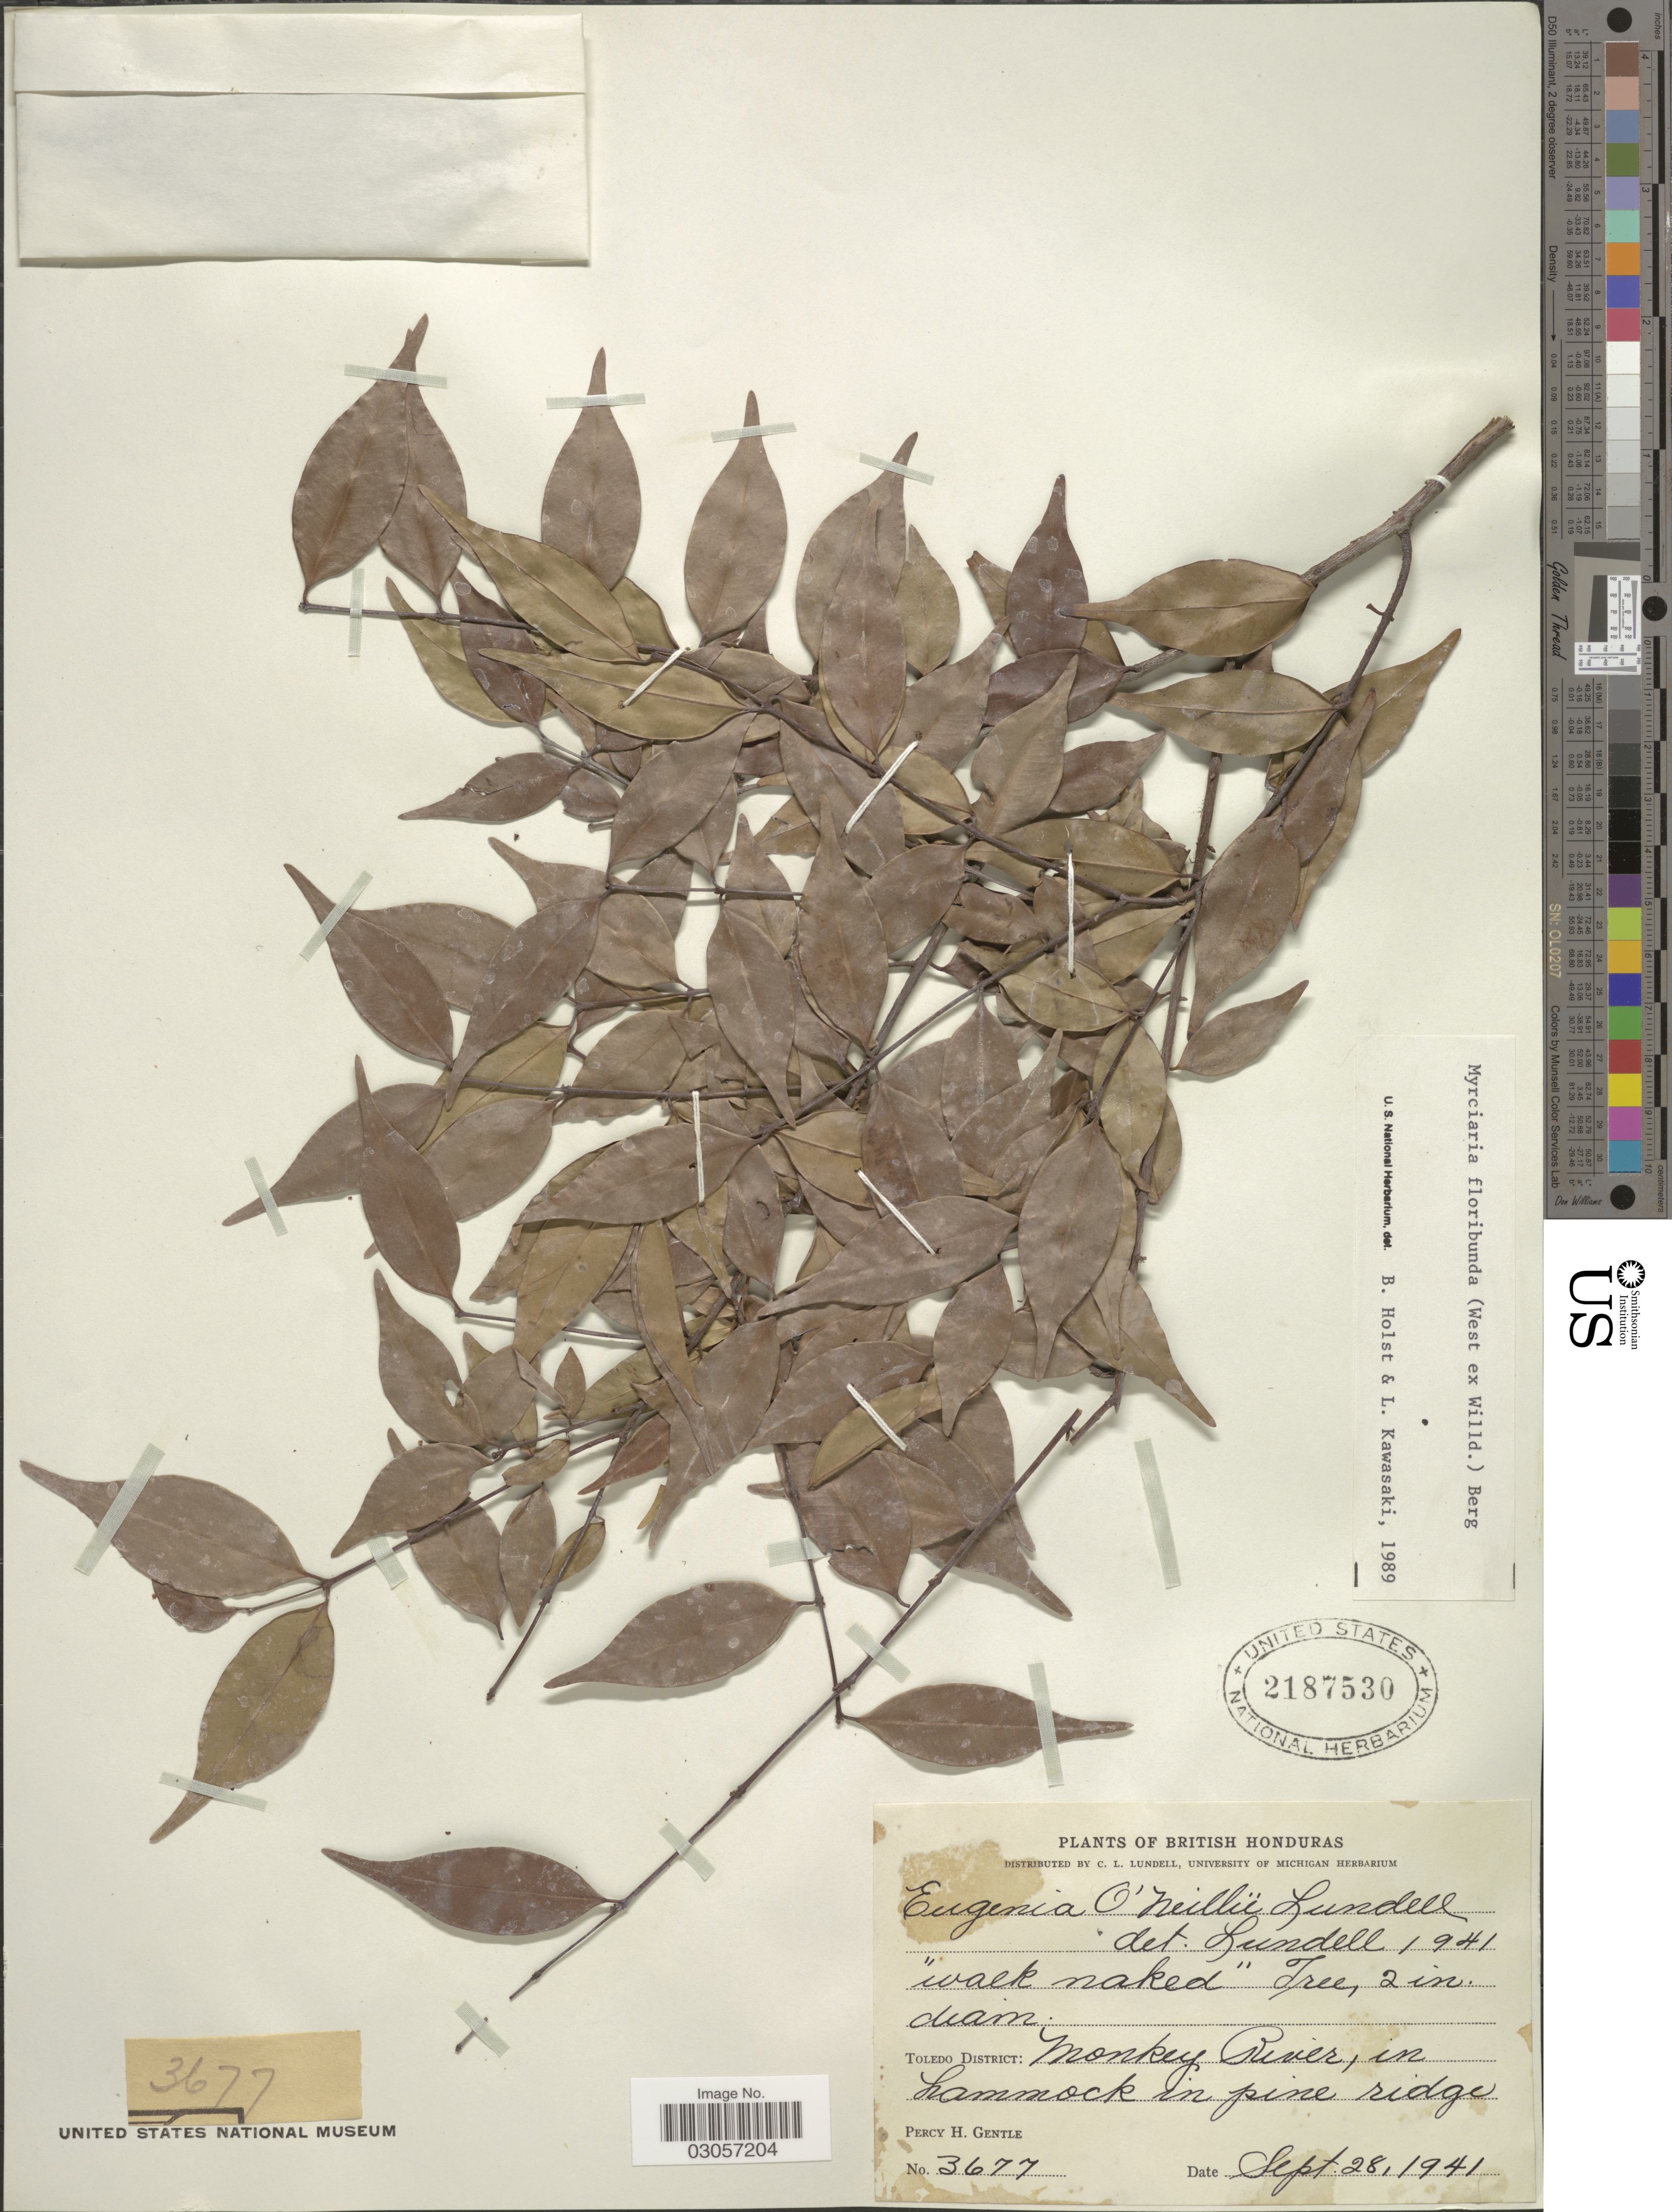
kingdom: Plantae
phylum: Tracheophyta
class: Magnoliopsida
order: Myrtales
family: Myrtaceae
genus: Myrciaria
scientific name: Myrciaria floribunda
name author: (H. West ex Willd.) O. Berg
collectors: P. H. Gentle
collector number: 3677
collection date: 1941-09-28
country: Belize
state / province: Toledo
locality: British Honduras, Toledo District, Monkey River, in hammock in pine ridge.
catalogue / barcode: US 2187530